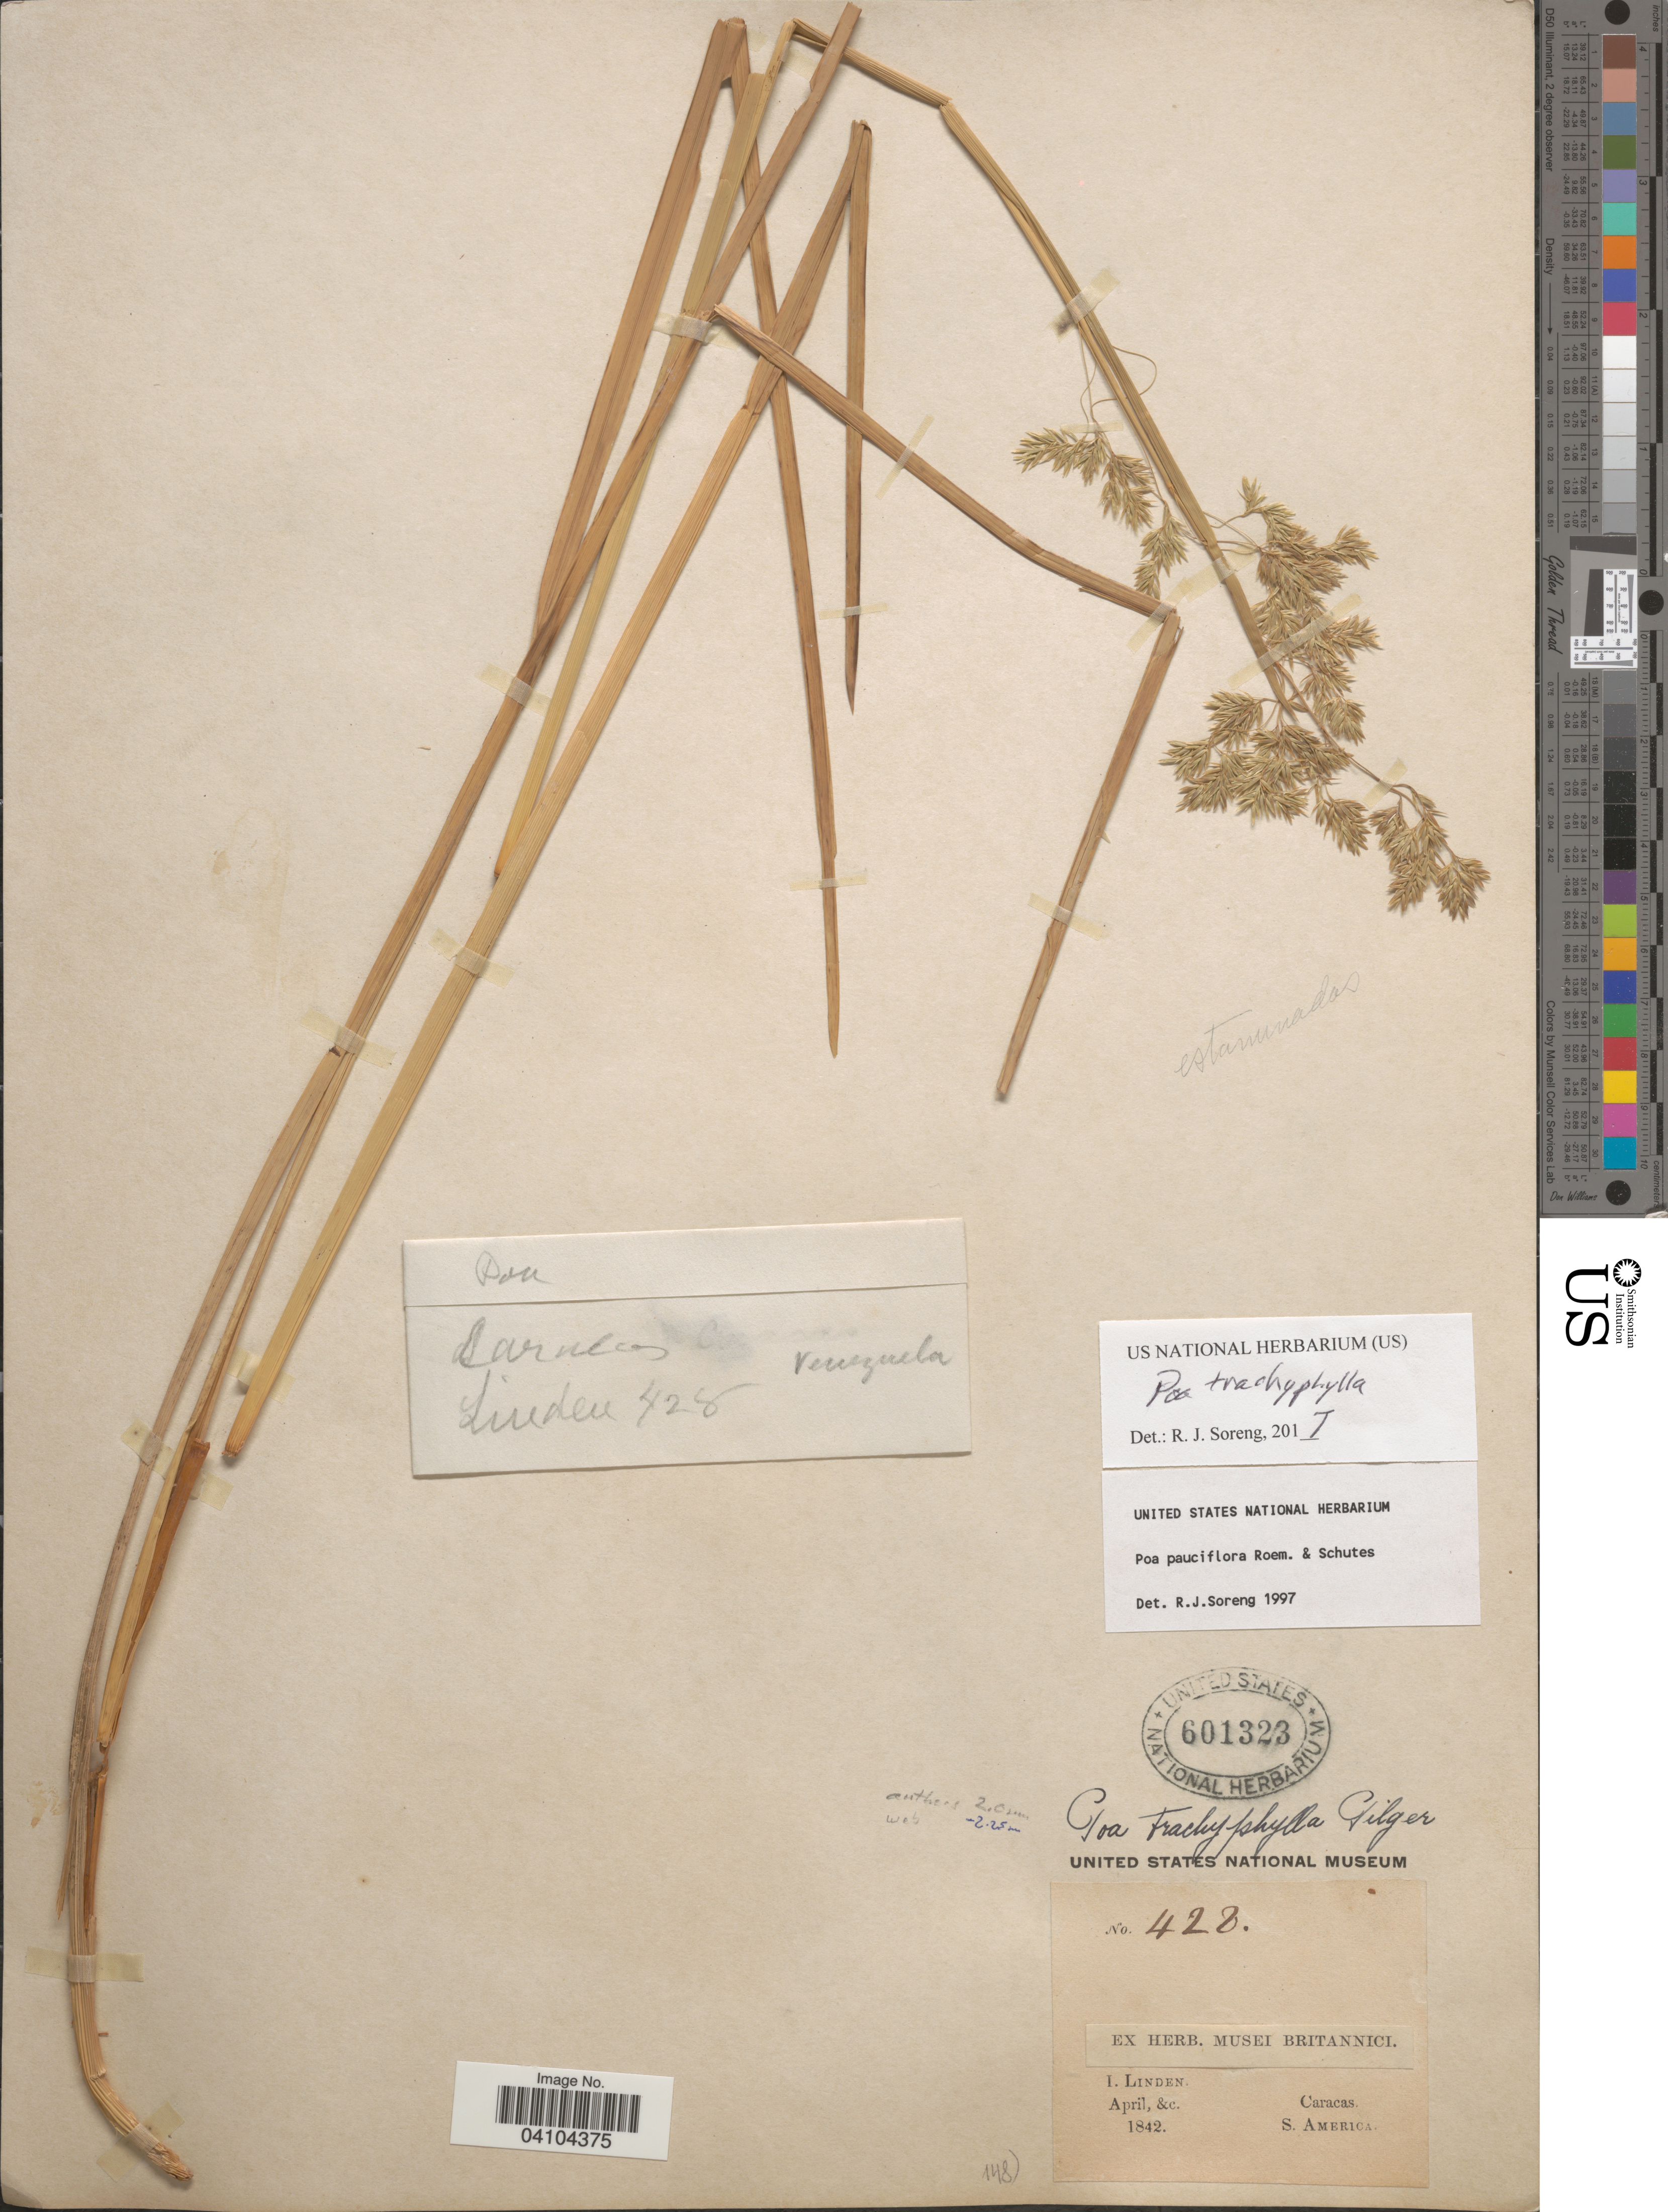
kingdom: Plantae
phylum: Tracheophyta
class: Liliopsida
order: Poales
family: Poaceae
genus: Poa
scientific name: Poa trachyphylla Hack., nom. illeg.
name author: Hack.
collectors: I. Linden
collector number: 428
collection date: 1842-04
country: Venezuela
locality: Caracas. S. America.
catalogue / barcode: US 601323